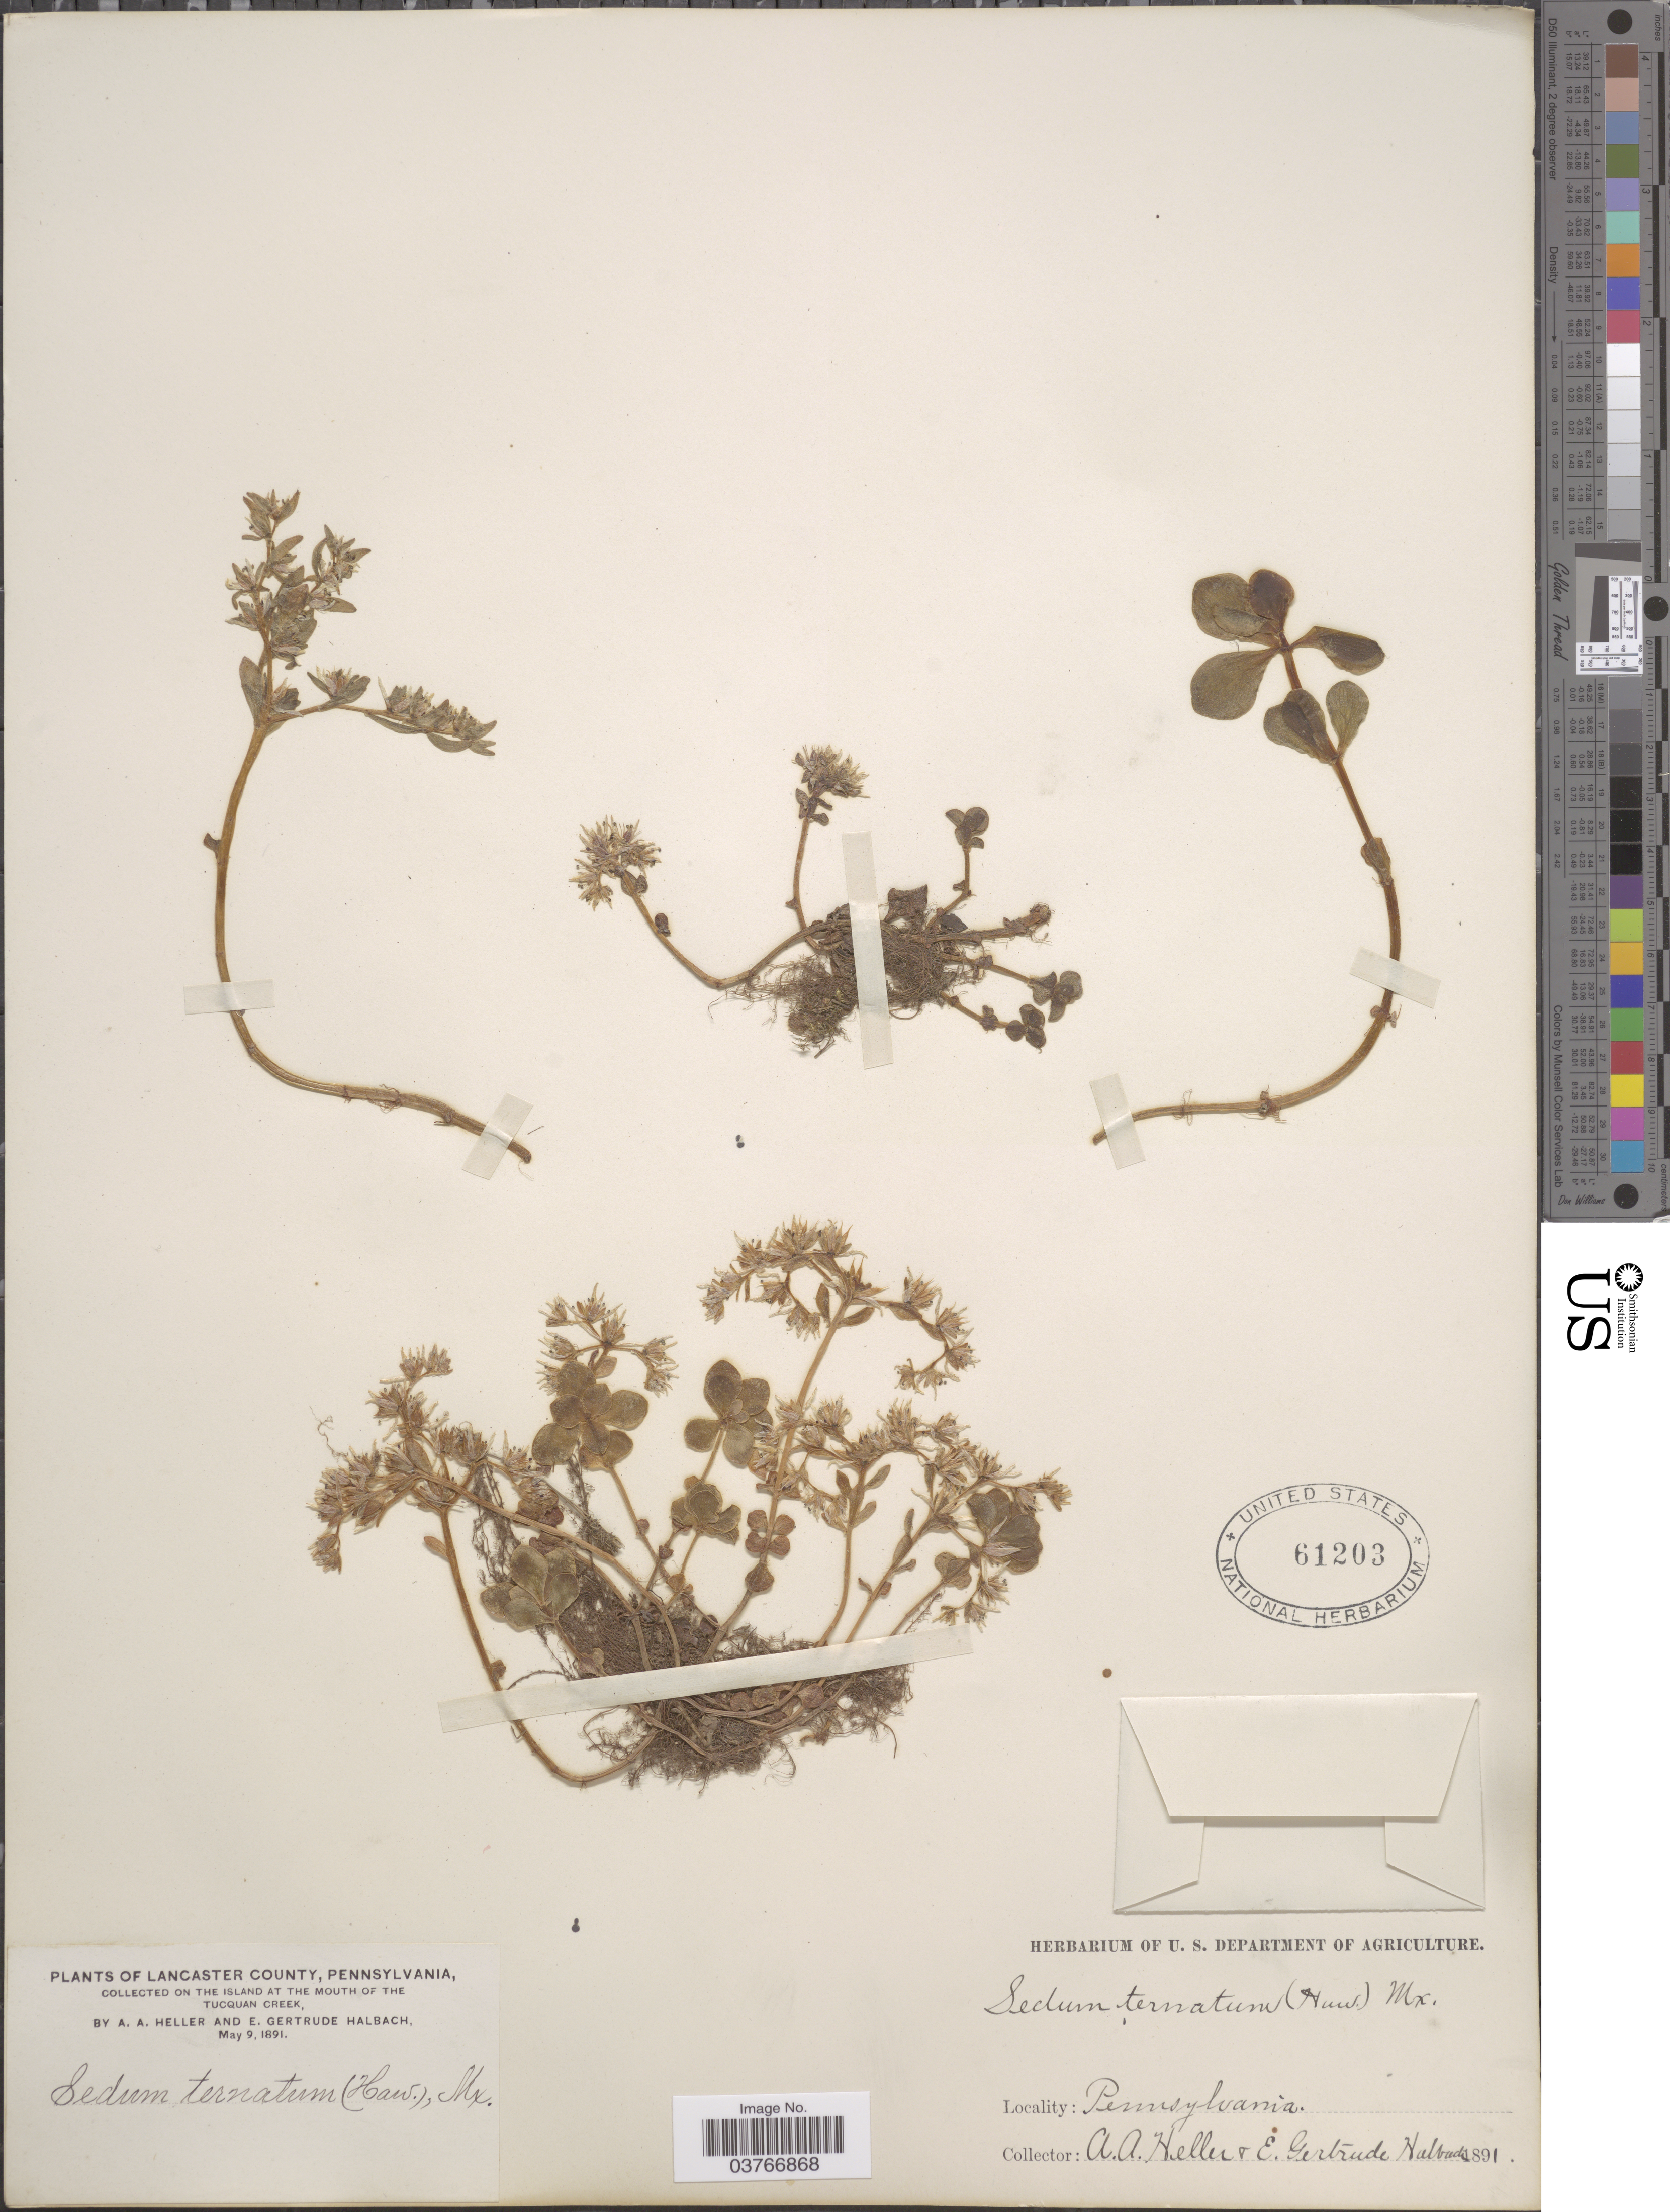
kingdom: Plantae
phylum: Tracheophyta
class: Magnoliopsida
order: Saxifragales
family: Crassulaceae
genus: Sedum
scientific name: Sedum ternatum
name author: Michx.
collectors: A. A. Heller & E. G. Halbach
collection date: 1891-05-09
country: United States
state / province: Pennsylvania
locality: Lancaster County. On the Island at the mouth of the Tucquan Creek.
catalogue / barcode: US 61203